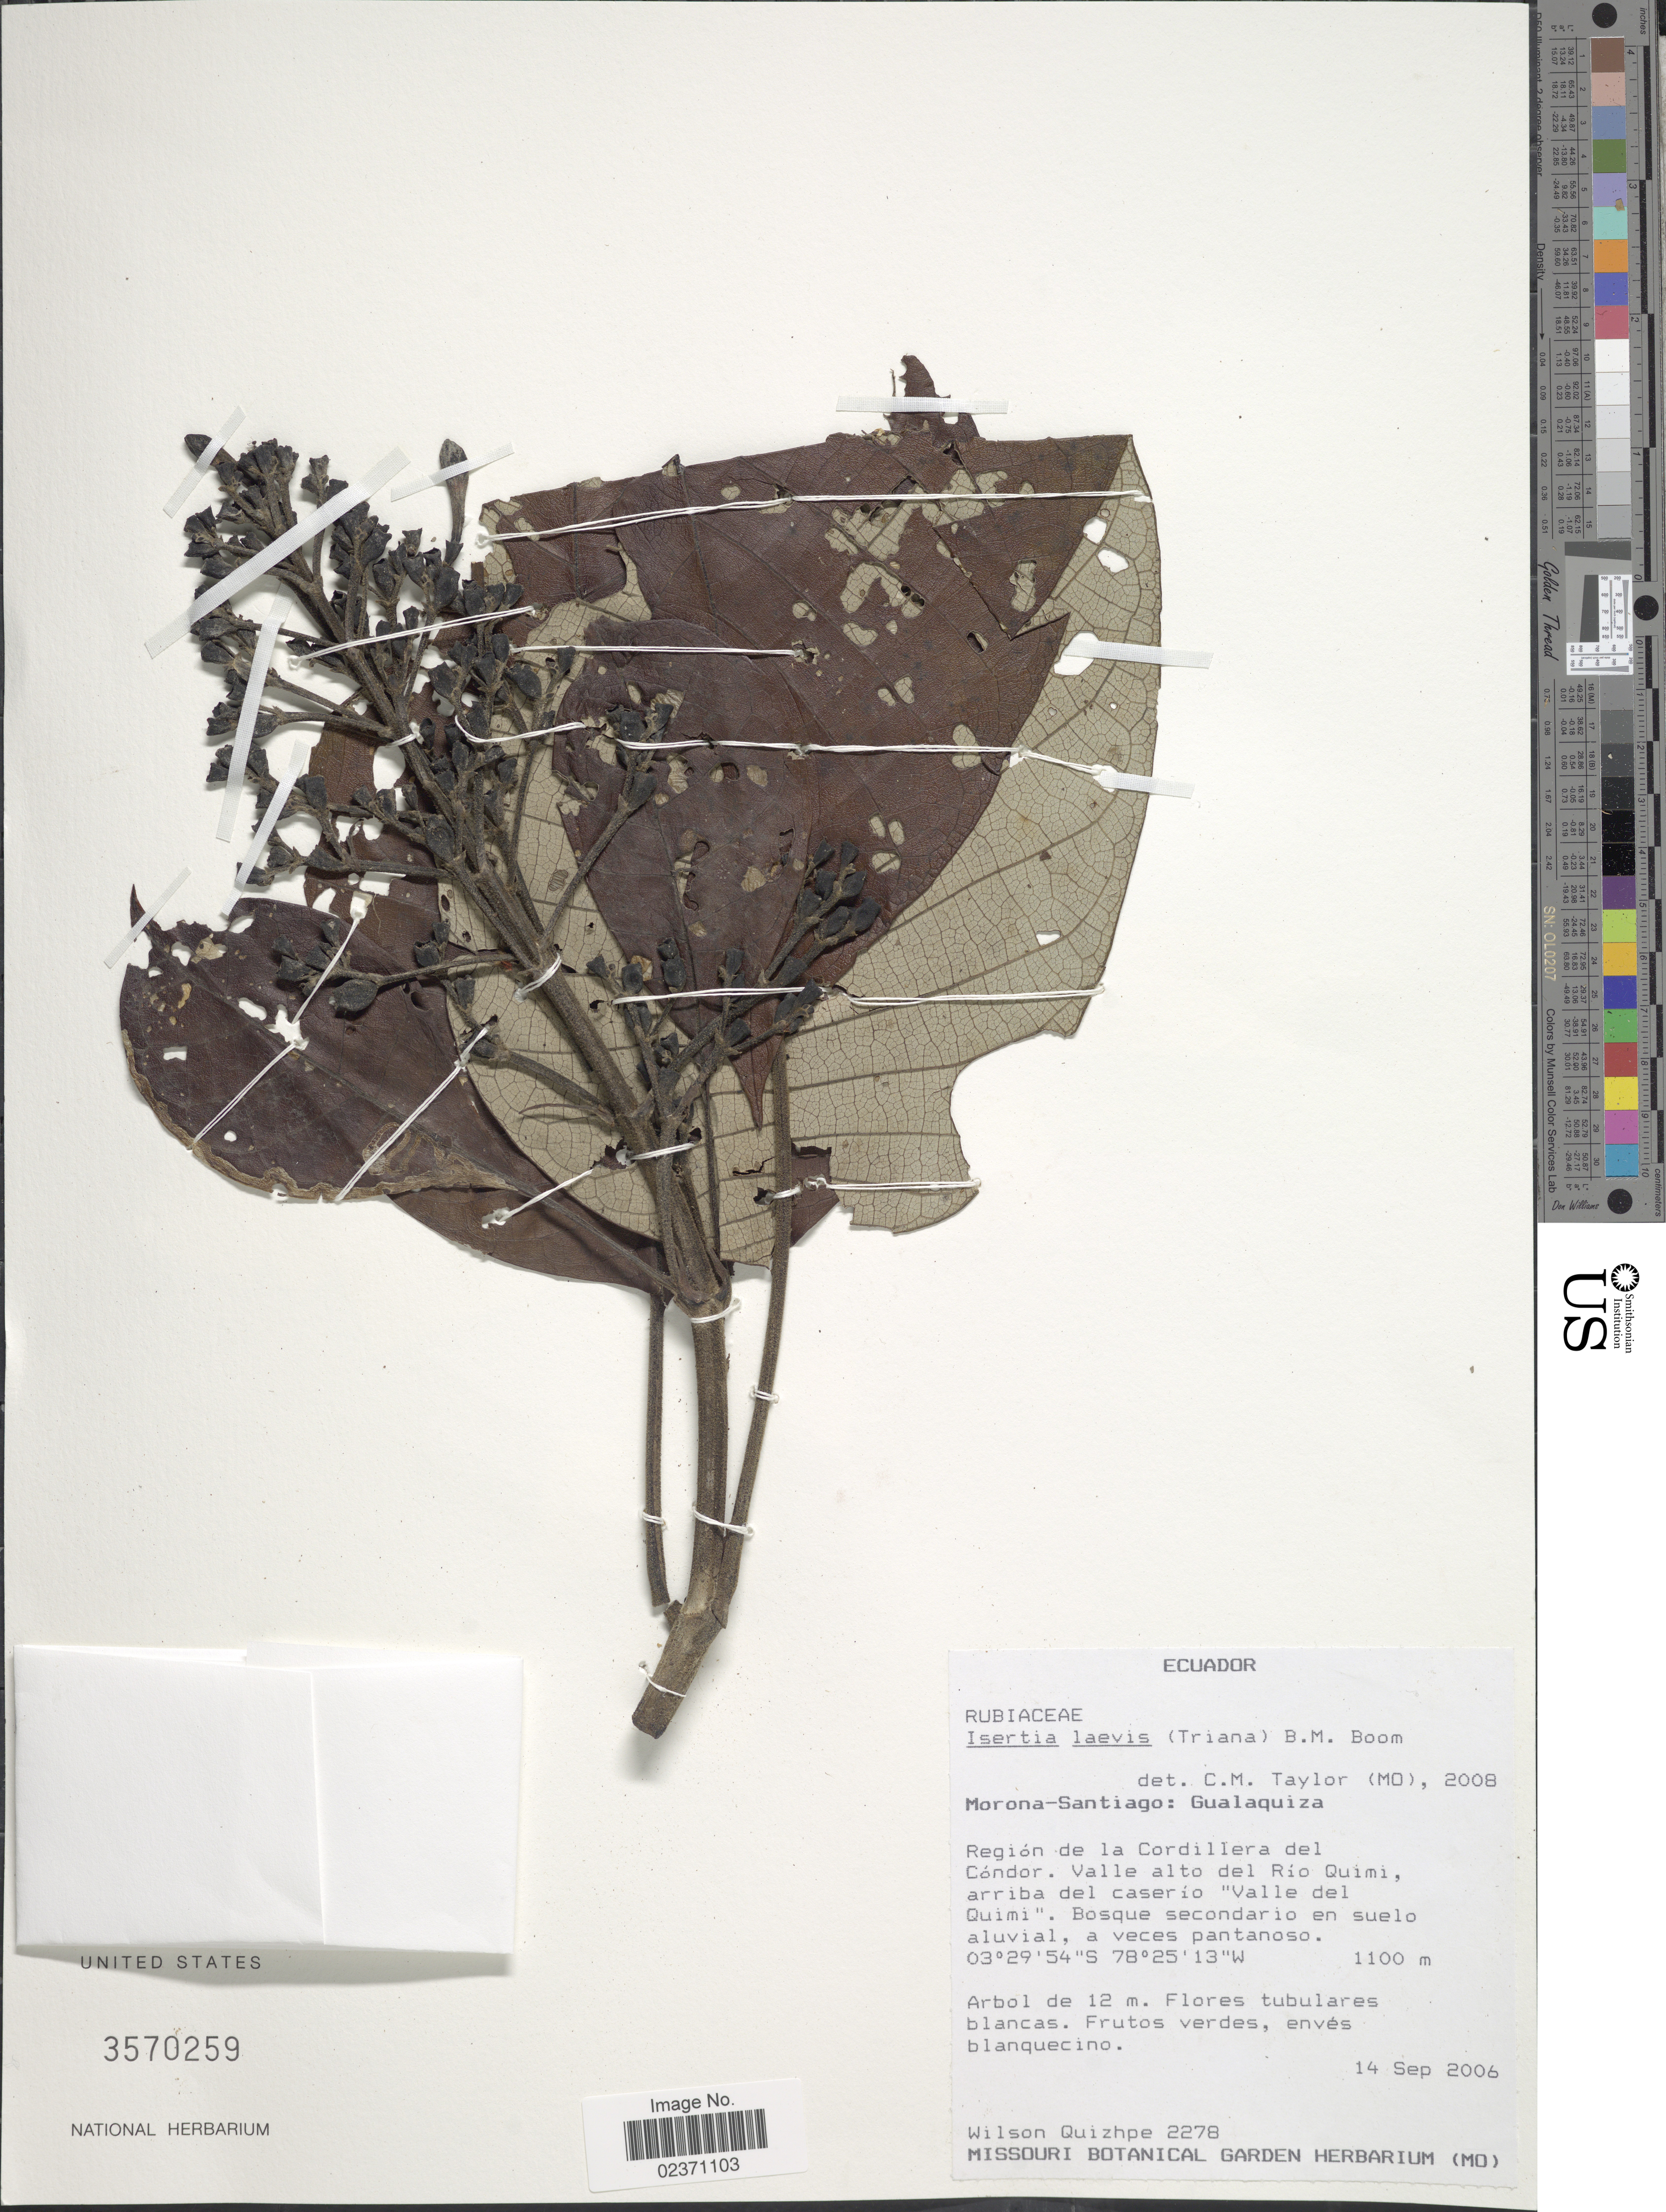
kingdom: Plantae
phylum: Tracheophyta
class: Magnoliopsida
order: Gentianales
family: Rubiaceae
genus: Isertia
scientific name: Isertia laevis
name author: (Triana) B.M. Boom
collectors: W. Quizhpe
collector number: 2278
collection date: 2006-09-14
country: Ecuador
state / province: Morona-Santiago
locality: Gualaquiza. Region de la Cordillera del Condor. Valle alto del Rio Quimi, arriba del caserio "Valle del Quimi".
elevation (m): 1100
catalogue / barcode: US 3570259